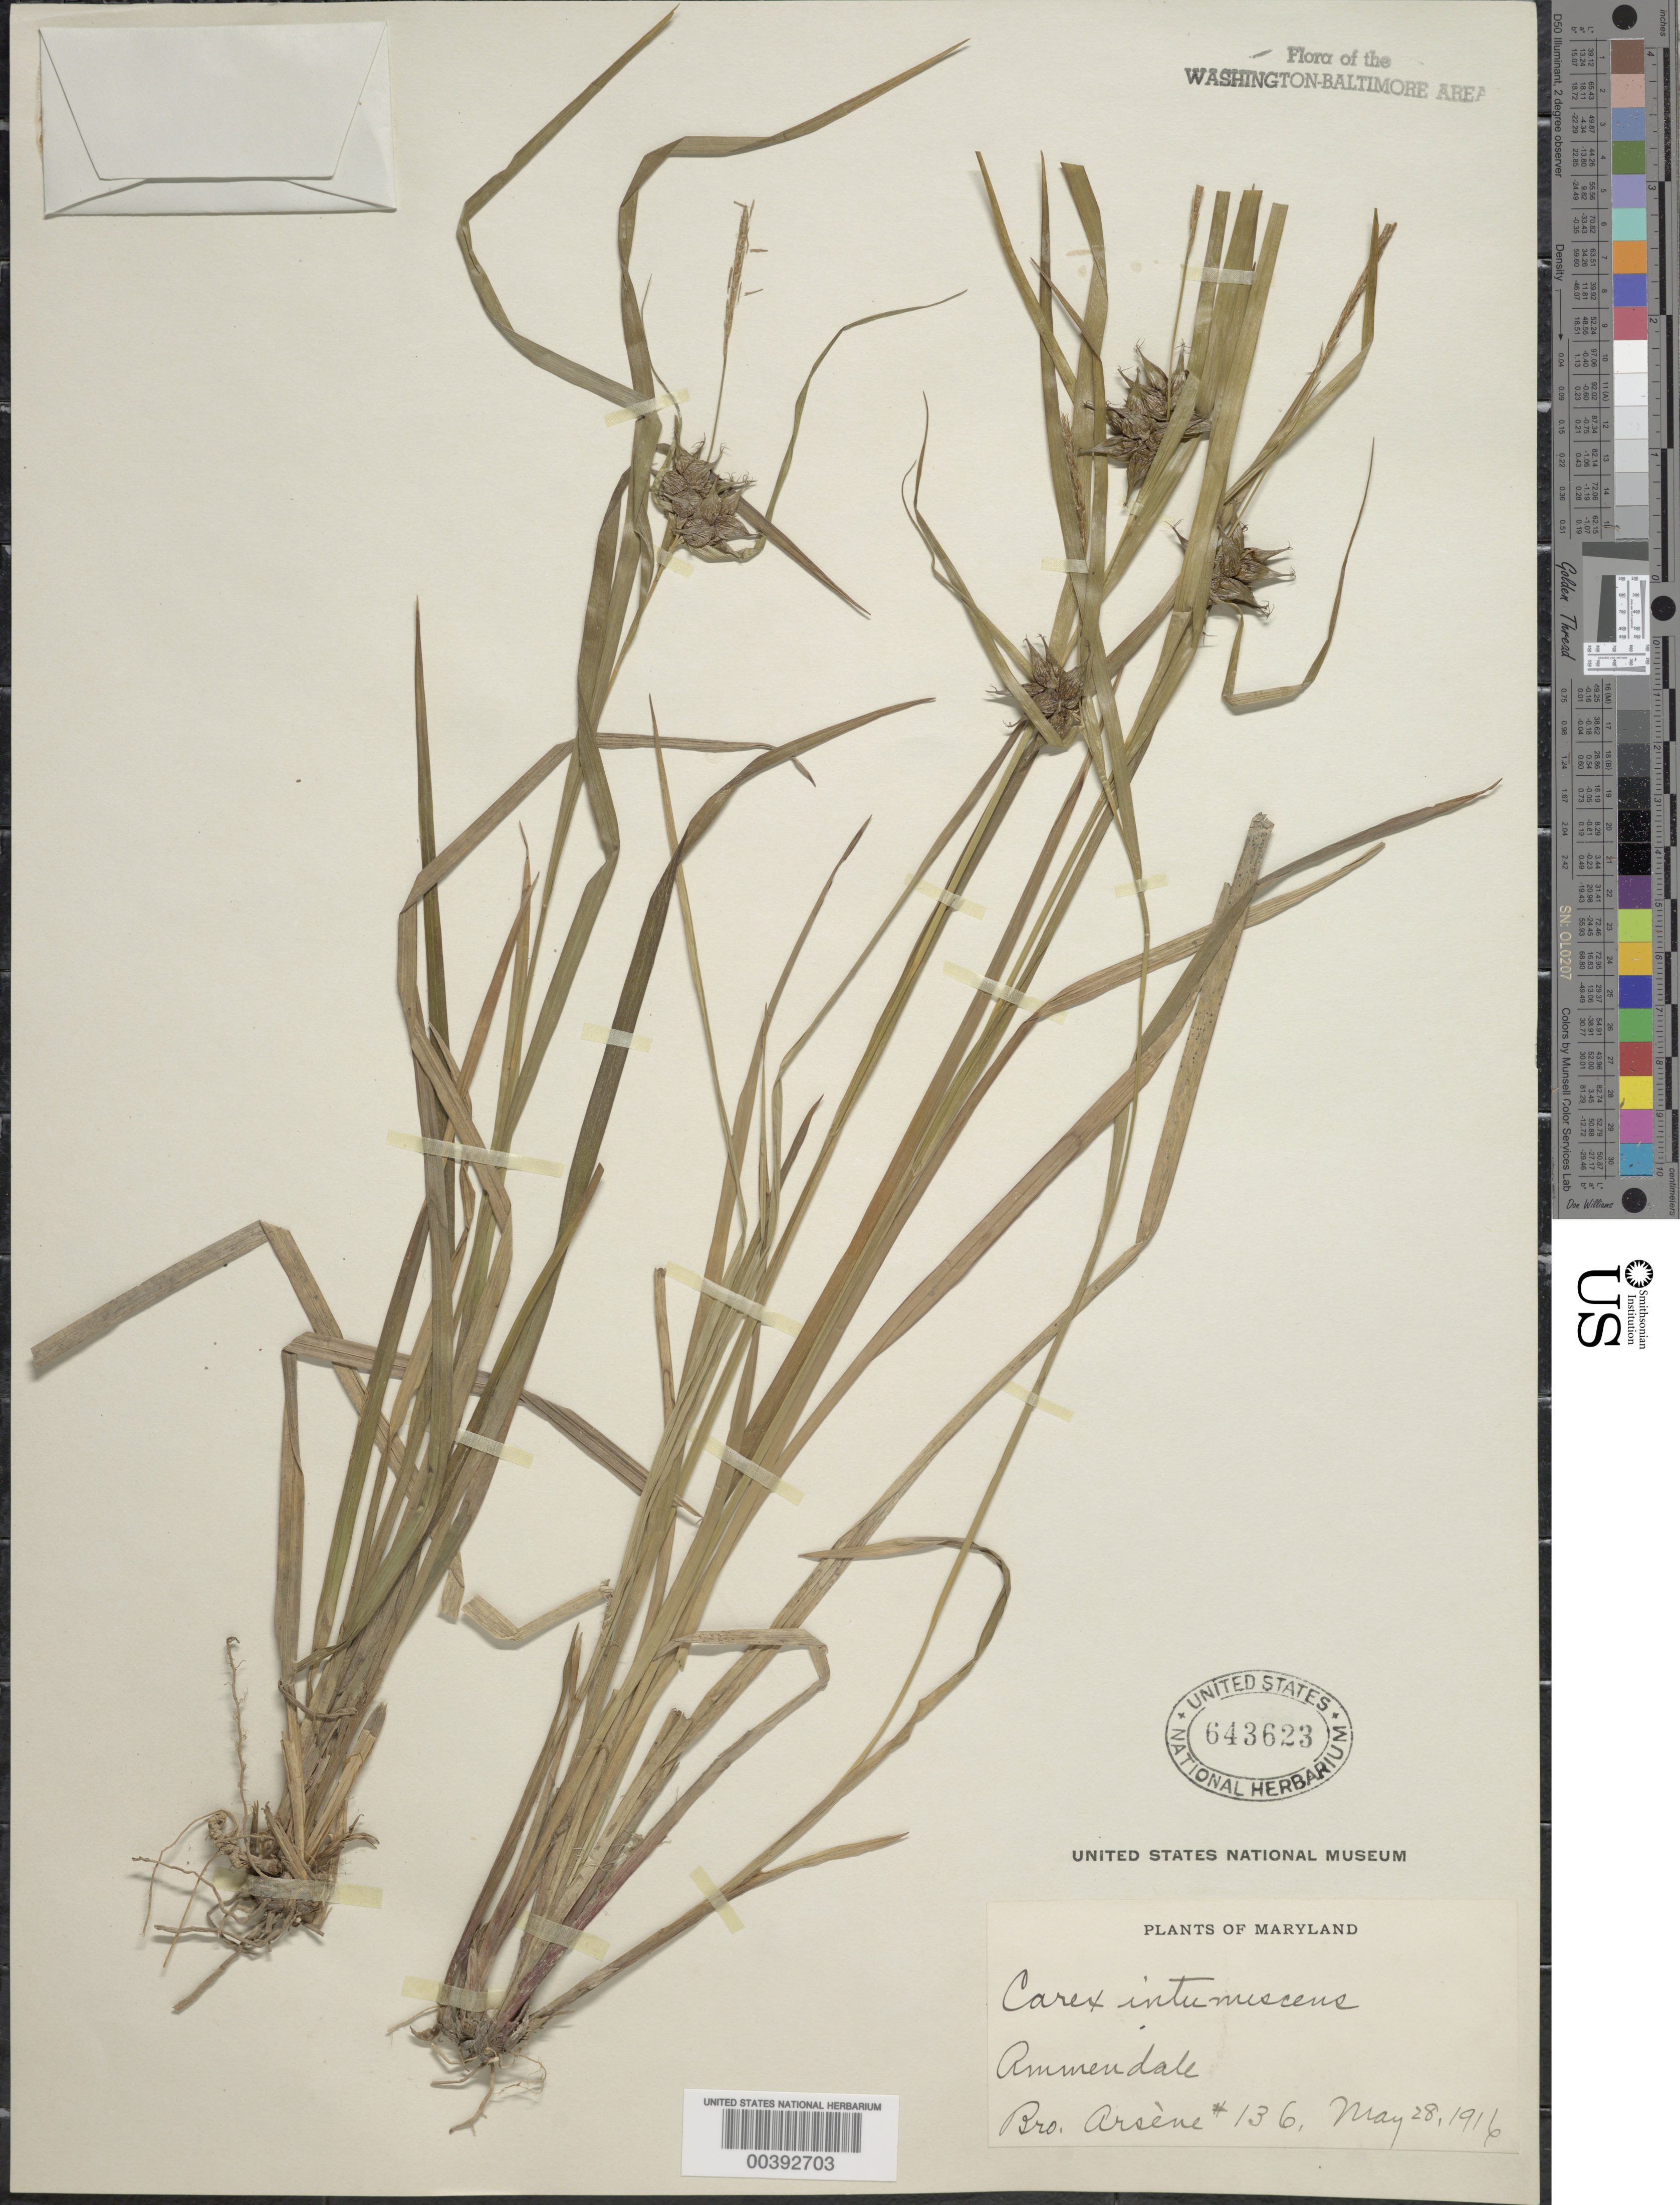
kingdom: Plantae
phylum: Tracheophyta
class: Liliopsida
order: Poales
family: Cyperaceae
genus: Carex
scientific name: Carex intumescens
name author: Rudge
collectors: Bro. G. Arsène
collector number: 136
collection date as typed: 28 May 1916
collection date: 1916-05-28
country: United States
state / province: Maryland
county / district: Prince George's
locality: Ammendale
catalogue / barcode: US 643623